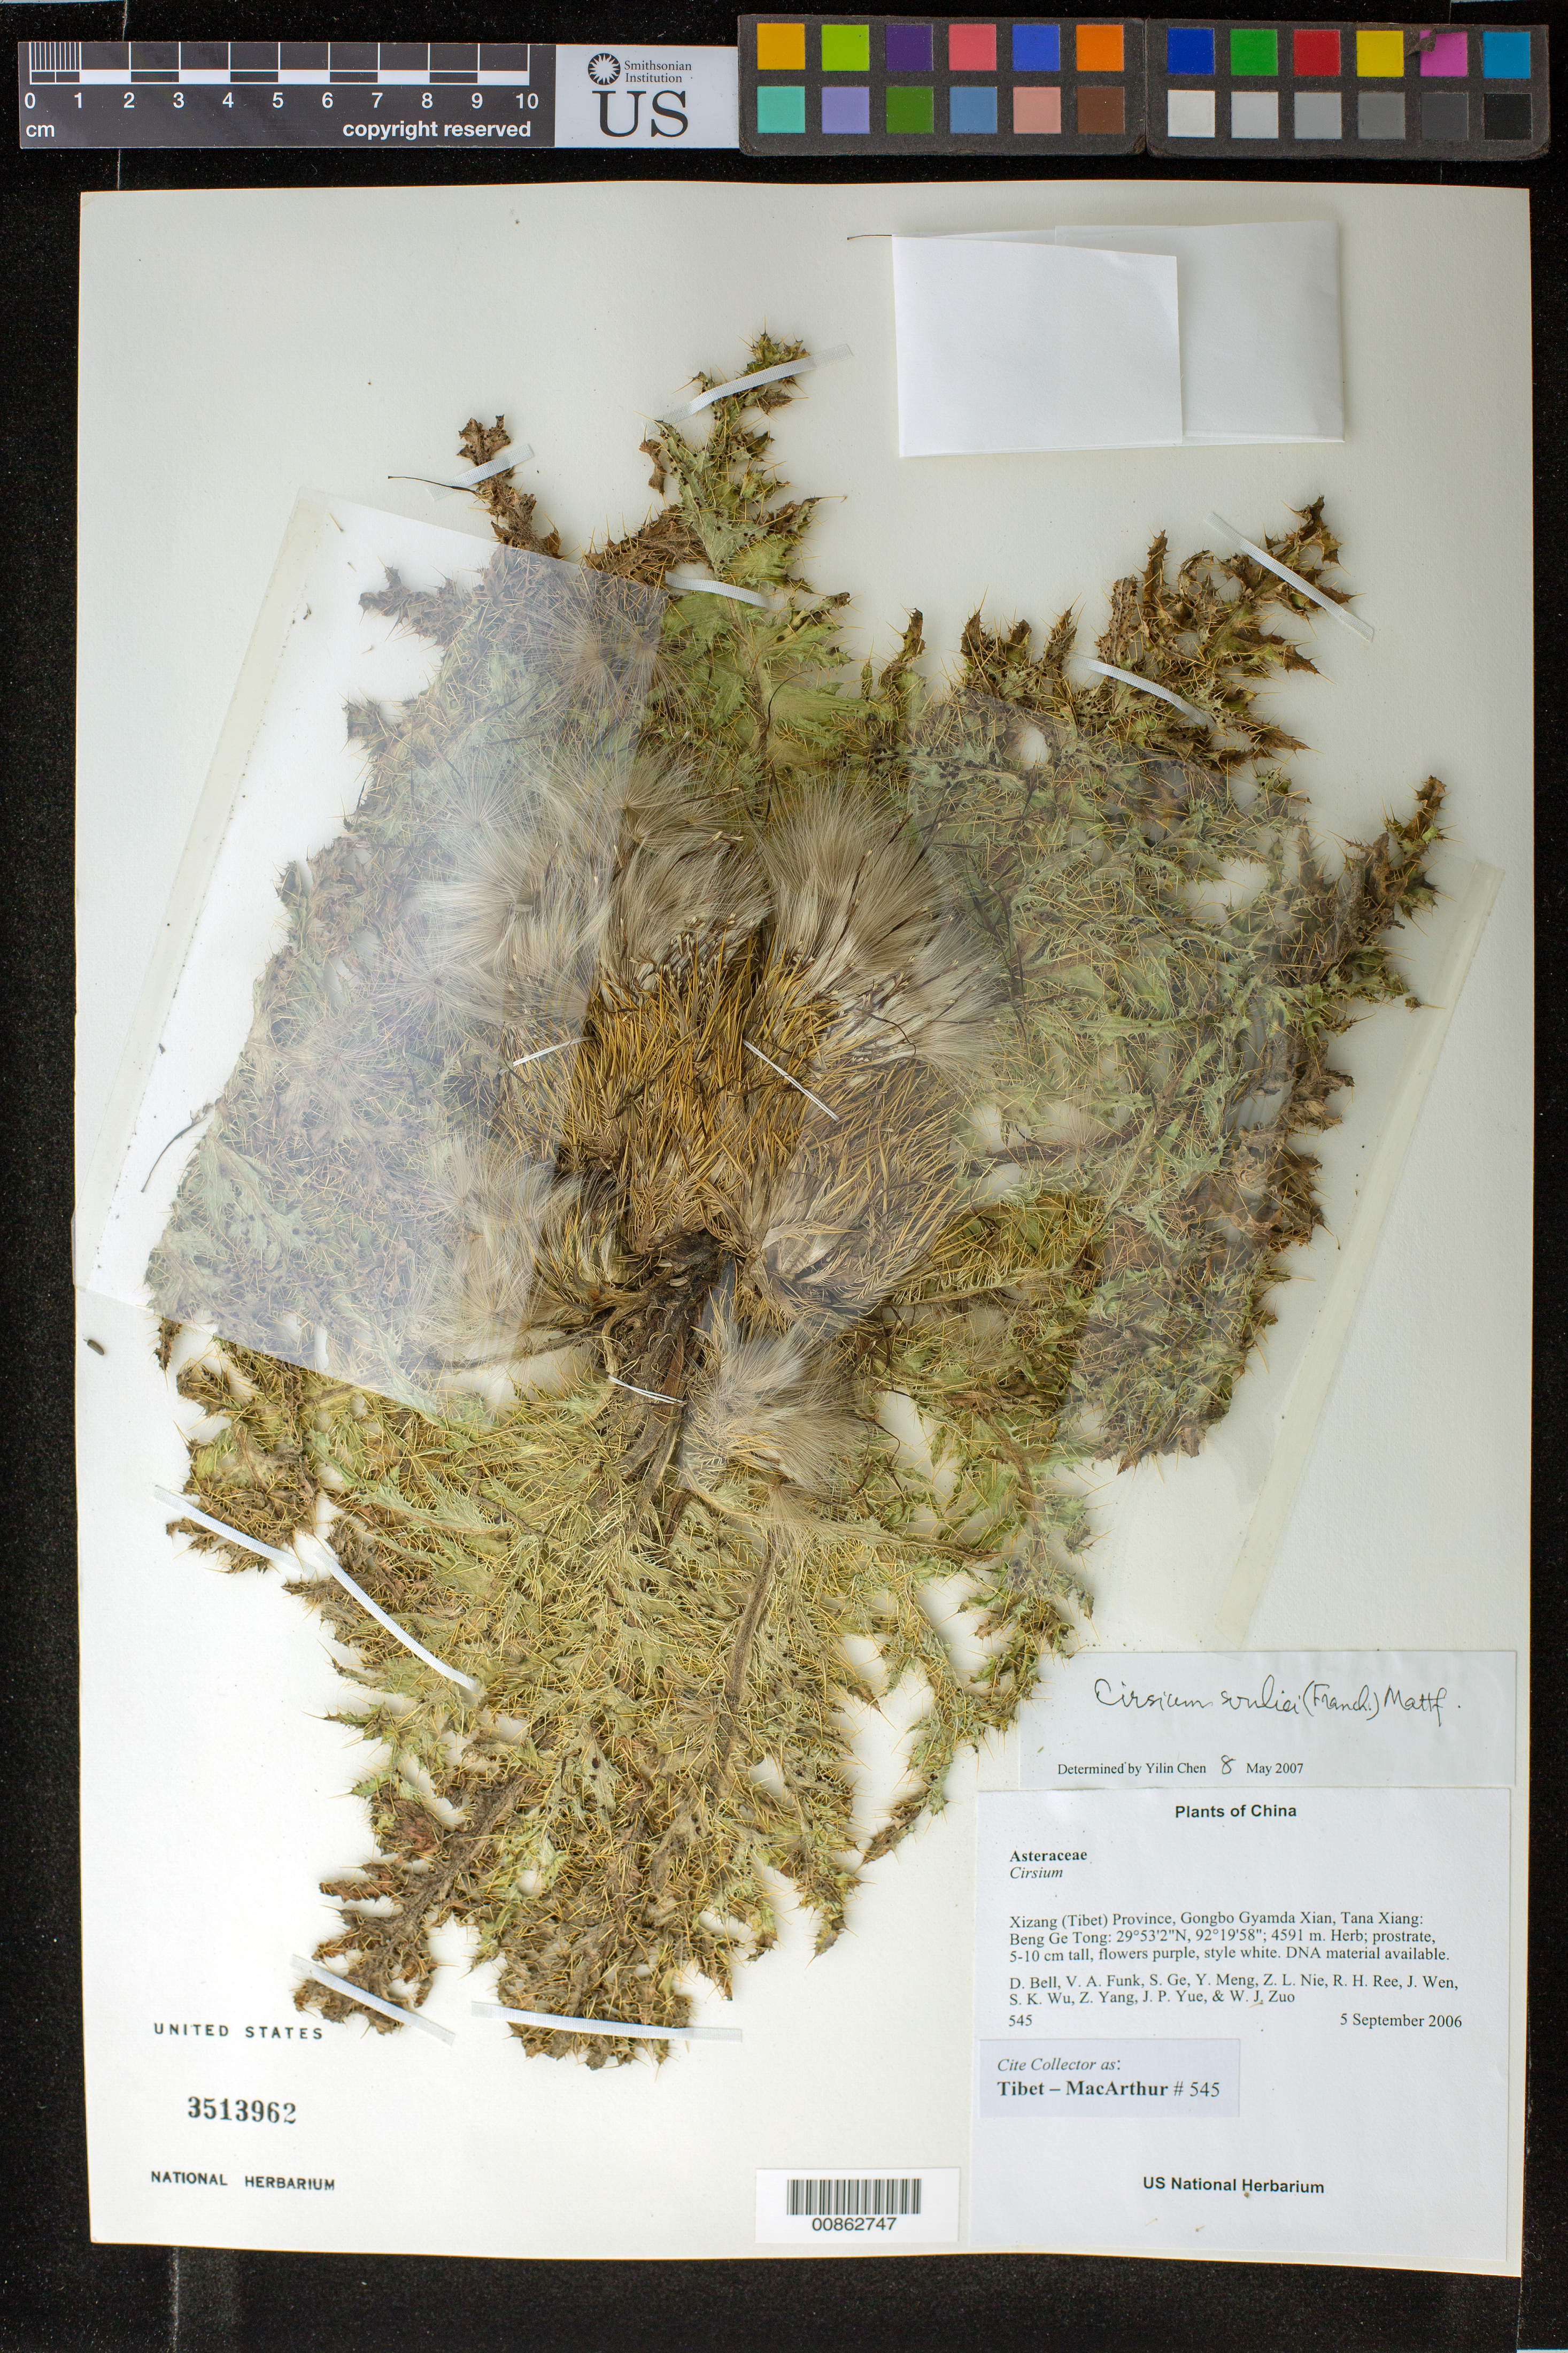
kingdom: Plantae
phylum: Tracheophyta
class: Magnoliopsida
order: Asterales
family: Asteraceae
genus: Cirsium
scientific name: Cirsium souliei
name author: (Franch.) Mattf.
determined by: Yilin Chen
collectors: Tibet-MacArthur, D. A. Bell, V. Funk, S. Ge, Y. Meng, Z. Nie, R. Ree, J. Wen, S. K. Wu, Z. Yang, J. Yue & W. Zuo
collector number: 545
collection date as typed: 05 Sep 2006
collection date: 2006-09-05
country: China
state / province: Xizang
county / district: Gongbo Gyamda Xian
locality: Tana Xiang: Beng Ge Tong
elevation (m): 4591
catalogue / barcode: US 3513962